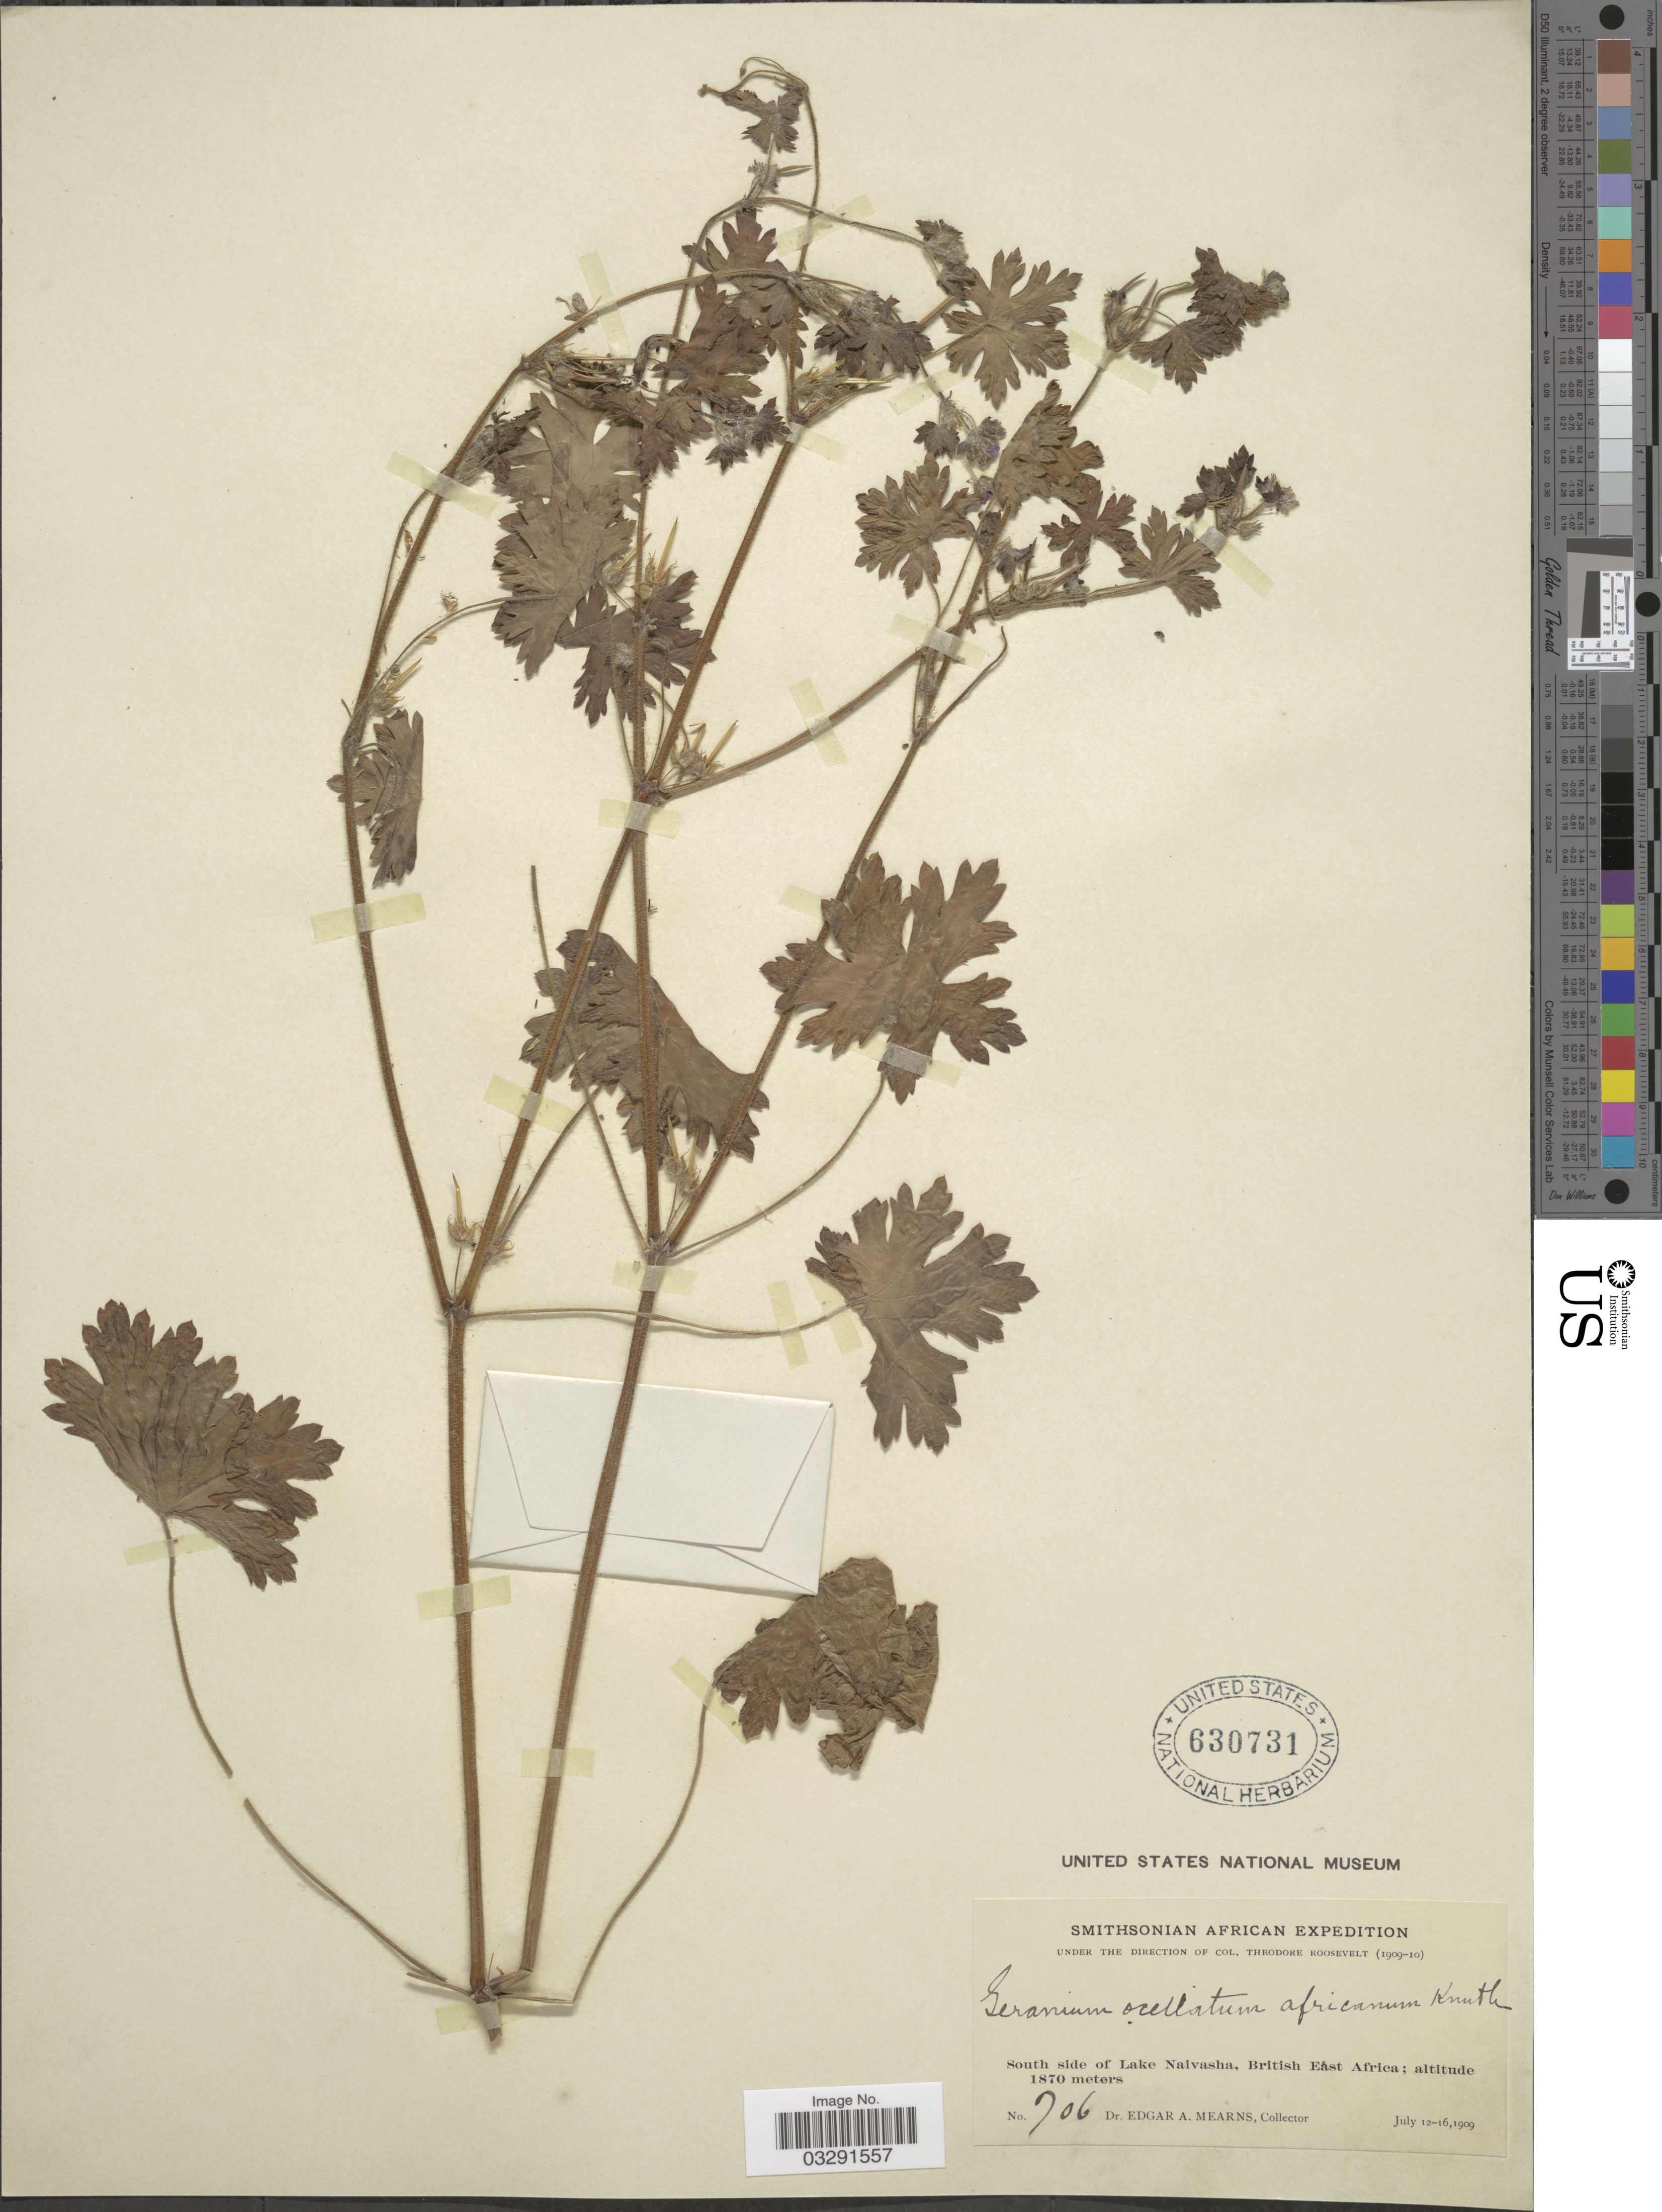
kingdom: Plantae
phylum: Tracheophyta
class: Magnoliopsida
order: Geraniales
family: Geraniaceae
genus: Geranium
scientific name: Geranium ocellatum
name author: Cambess.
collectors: E. A. Mearns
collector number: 706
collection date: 1909-07-12/1909-07-16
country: Kenya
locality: South side of Lake Naivasha, British East Africa.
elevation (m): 1870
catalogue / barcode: US 630731